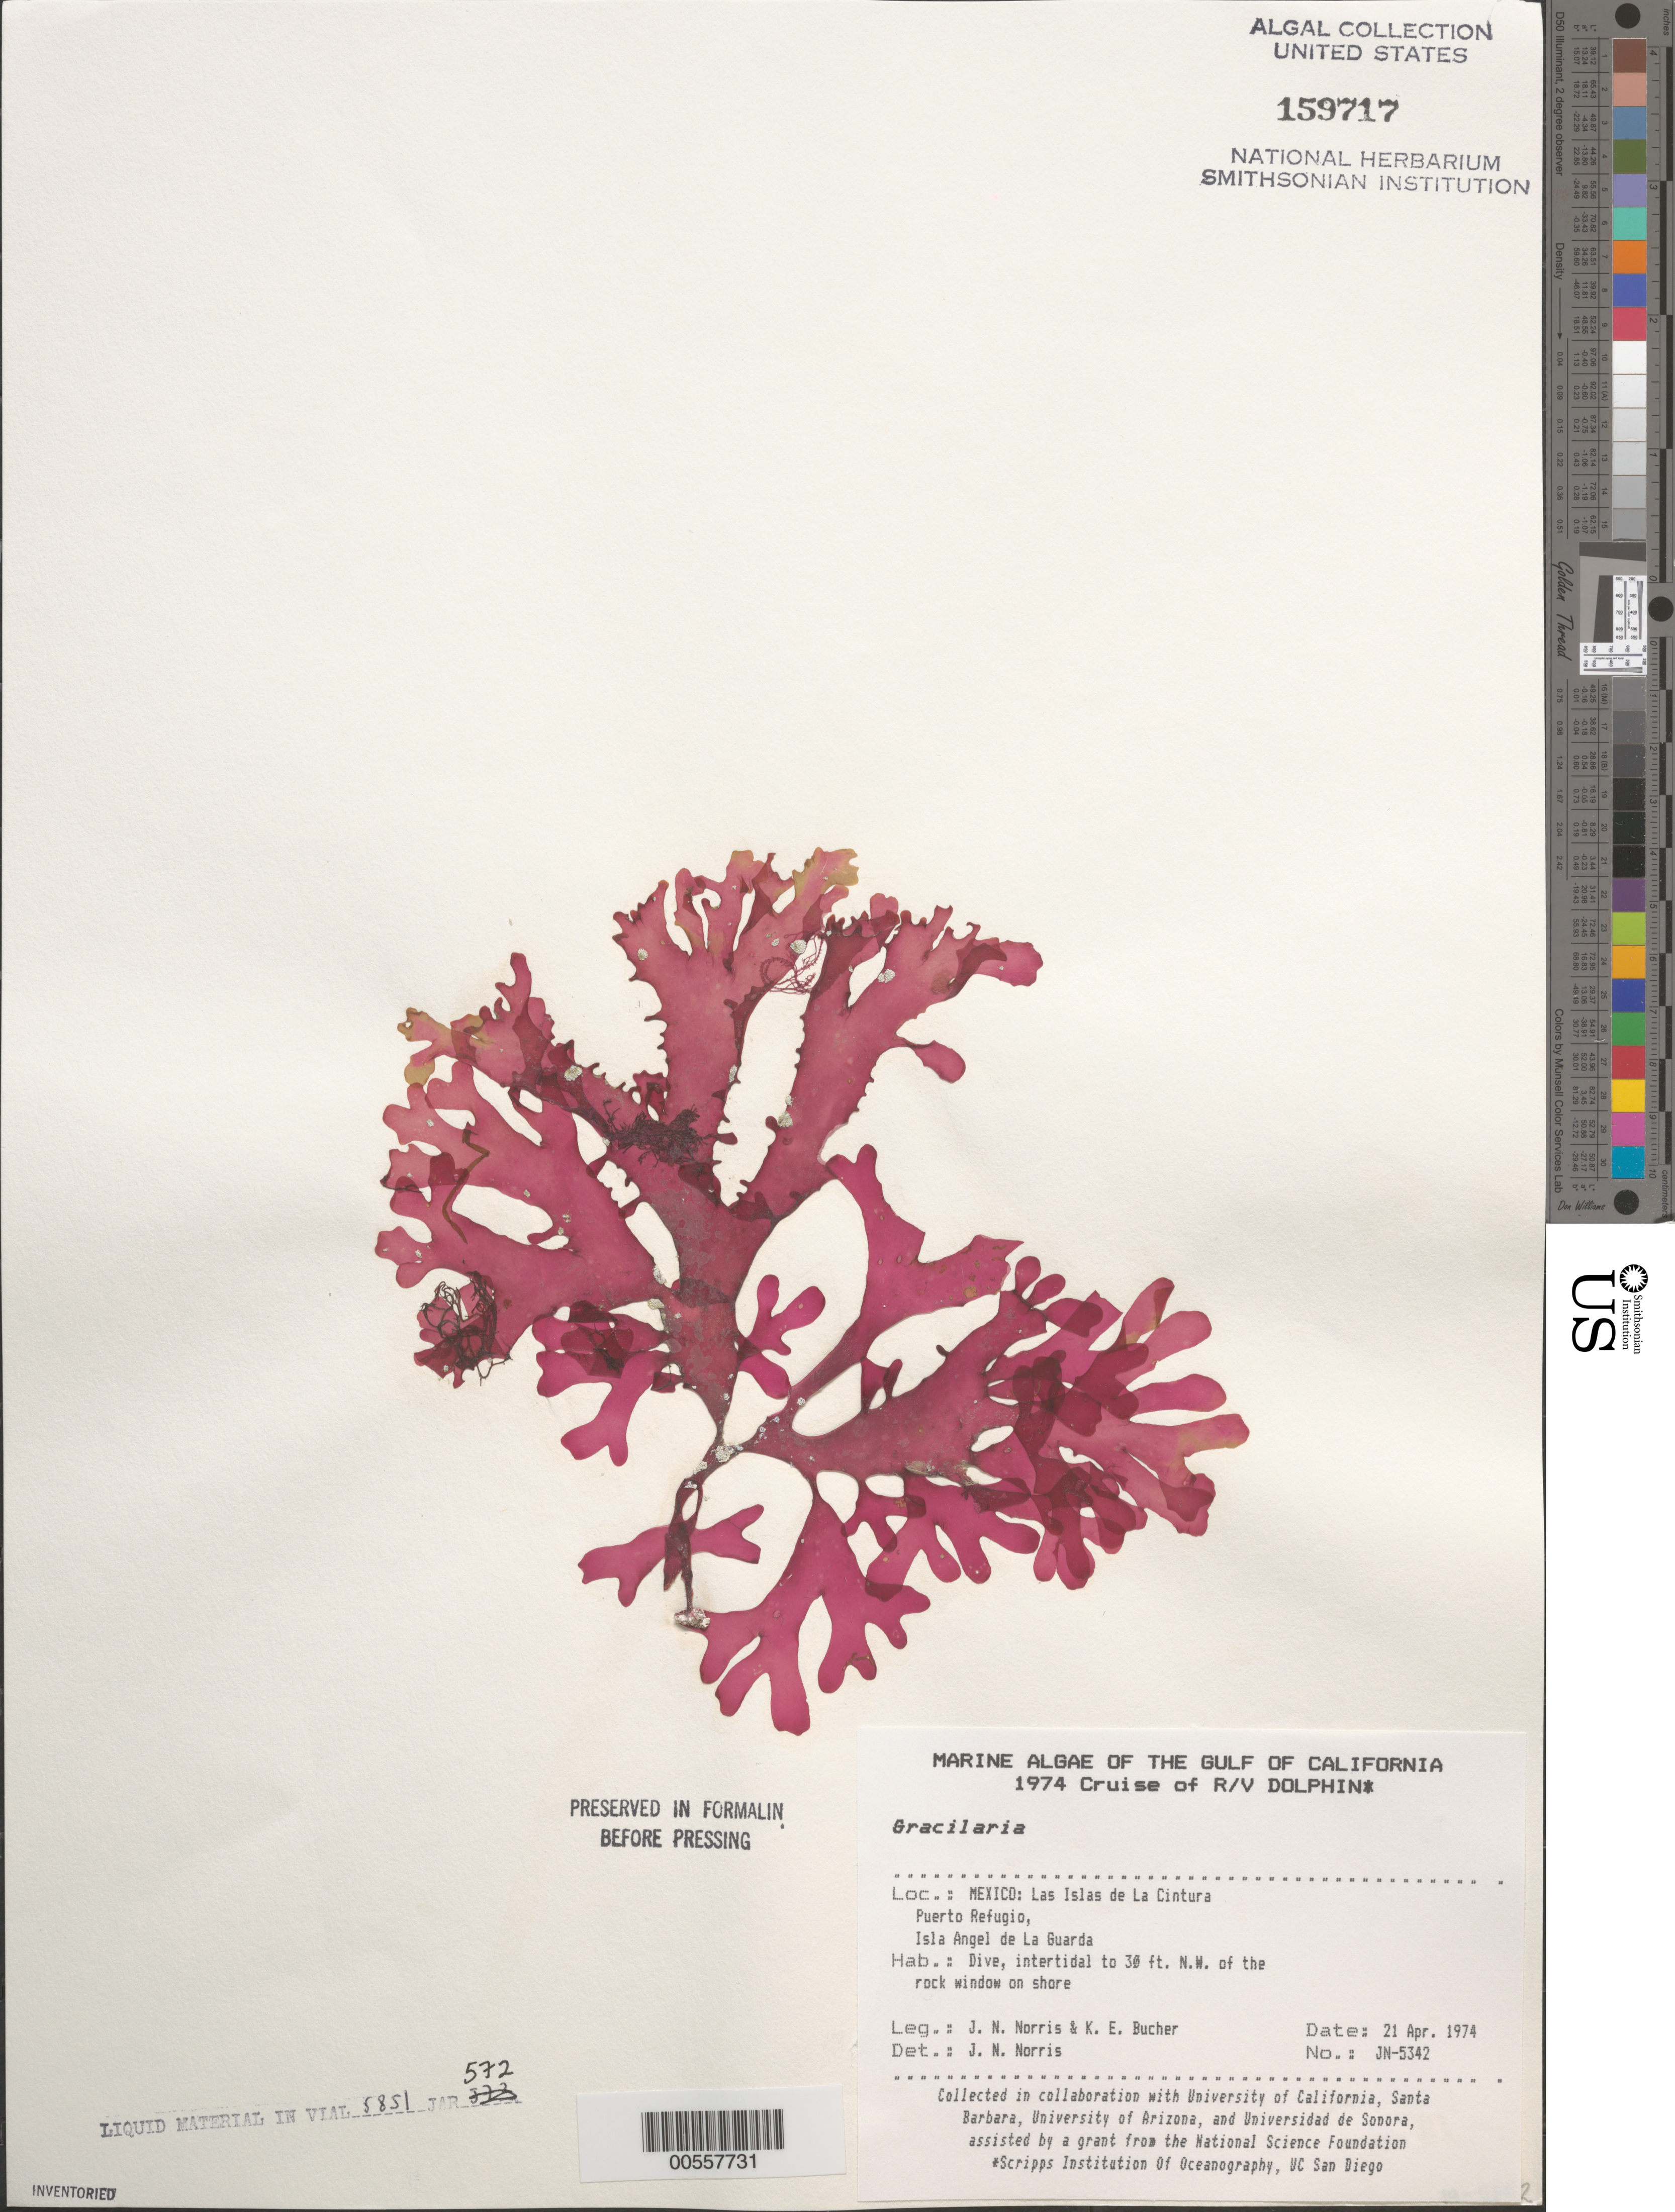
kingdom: Plantae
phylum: Rhodophyta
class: Florideophyceae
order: Gracilariales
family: Gracilariaceae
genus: Gracilaria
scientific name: Gracilaria sp.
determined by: Norris, James N.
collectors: J. N. Norris & K. E. Bucher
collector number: JN-5342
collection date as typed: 21 Apr 1974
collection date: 1974-04-21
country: Mexico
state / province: Baja California Norte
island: Isla Angel de la Guarda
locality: Puerto Refugio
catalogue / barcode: US 159717